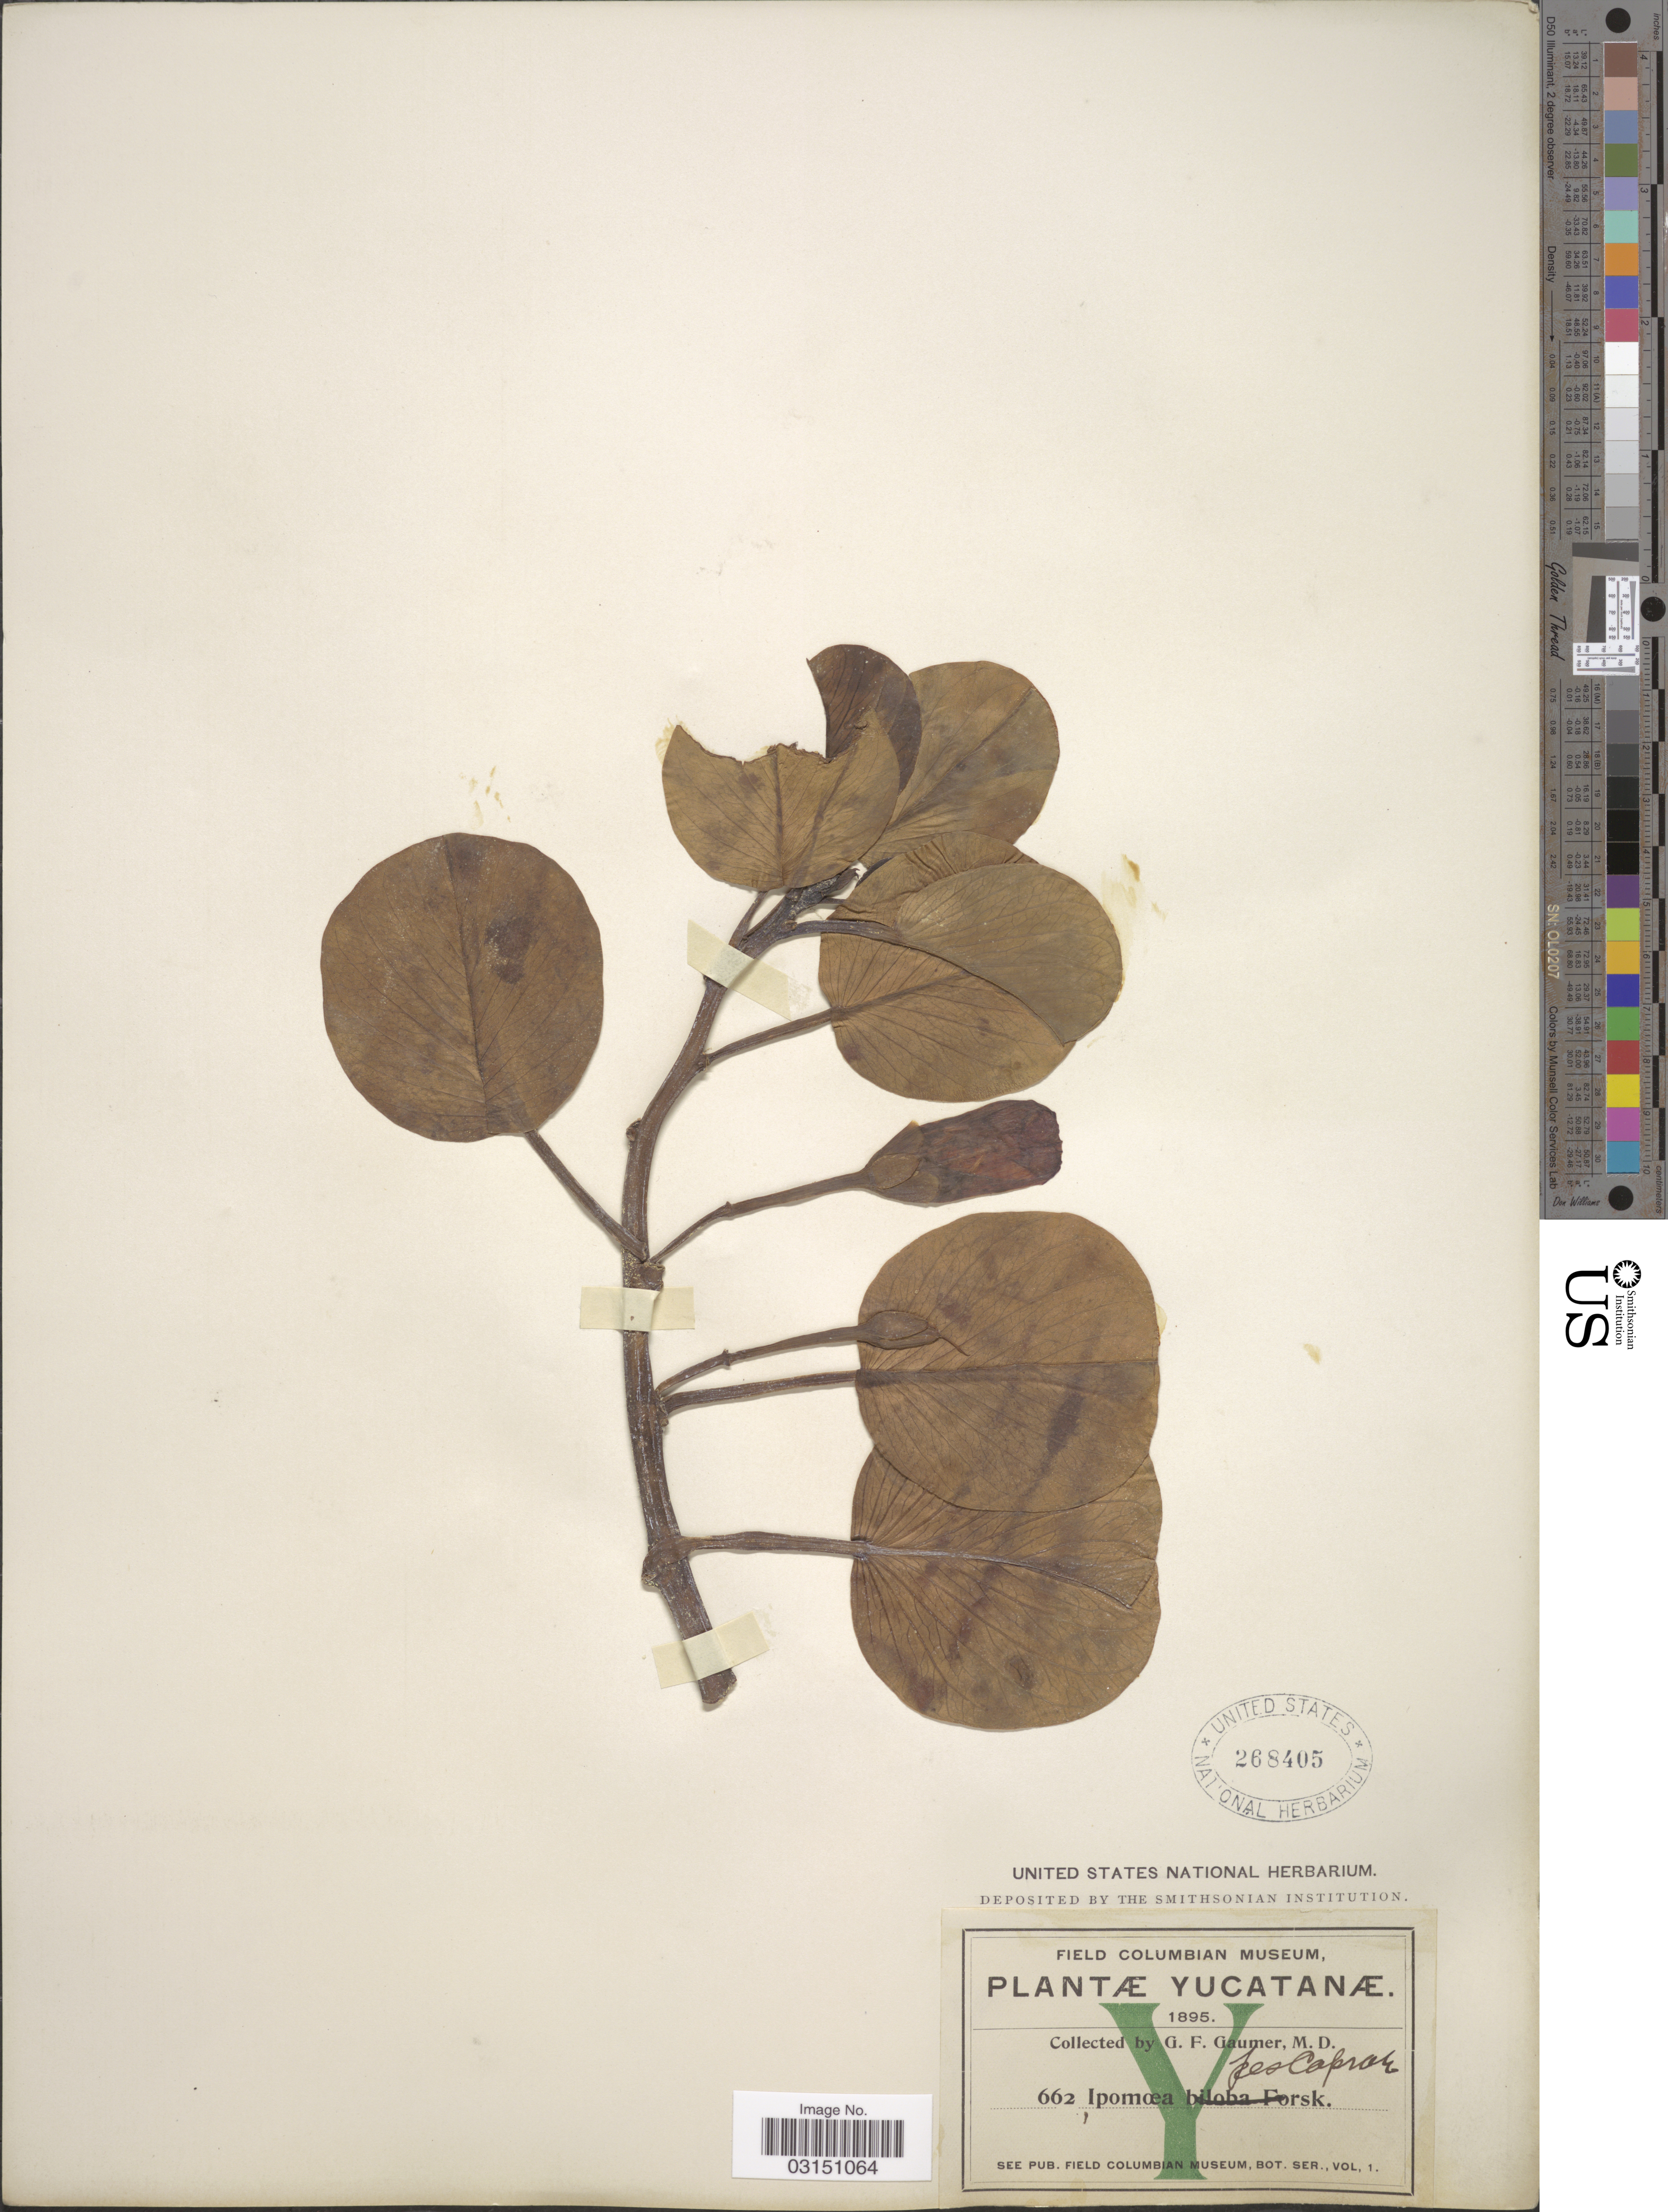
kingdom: Plantae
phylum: Tracheophyta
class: Magnoliopsida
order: Solanales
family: Convolvulaceae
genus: Ipomoea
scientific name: Ipomoea pes-caprae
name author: (L.) R. Br.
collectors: G. F. Gaumer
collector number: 662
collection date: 1895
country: Mexico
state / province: Yucatán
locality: Yucatanæ.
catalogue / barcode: US 268405